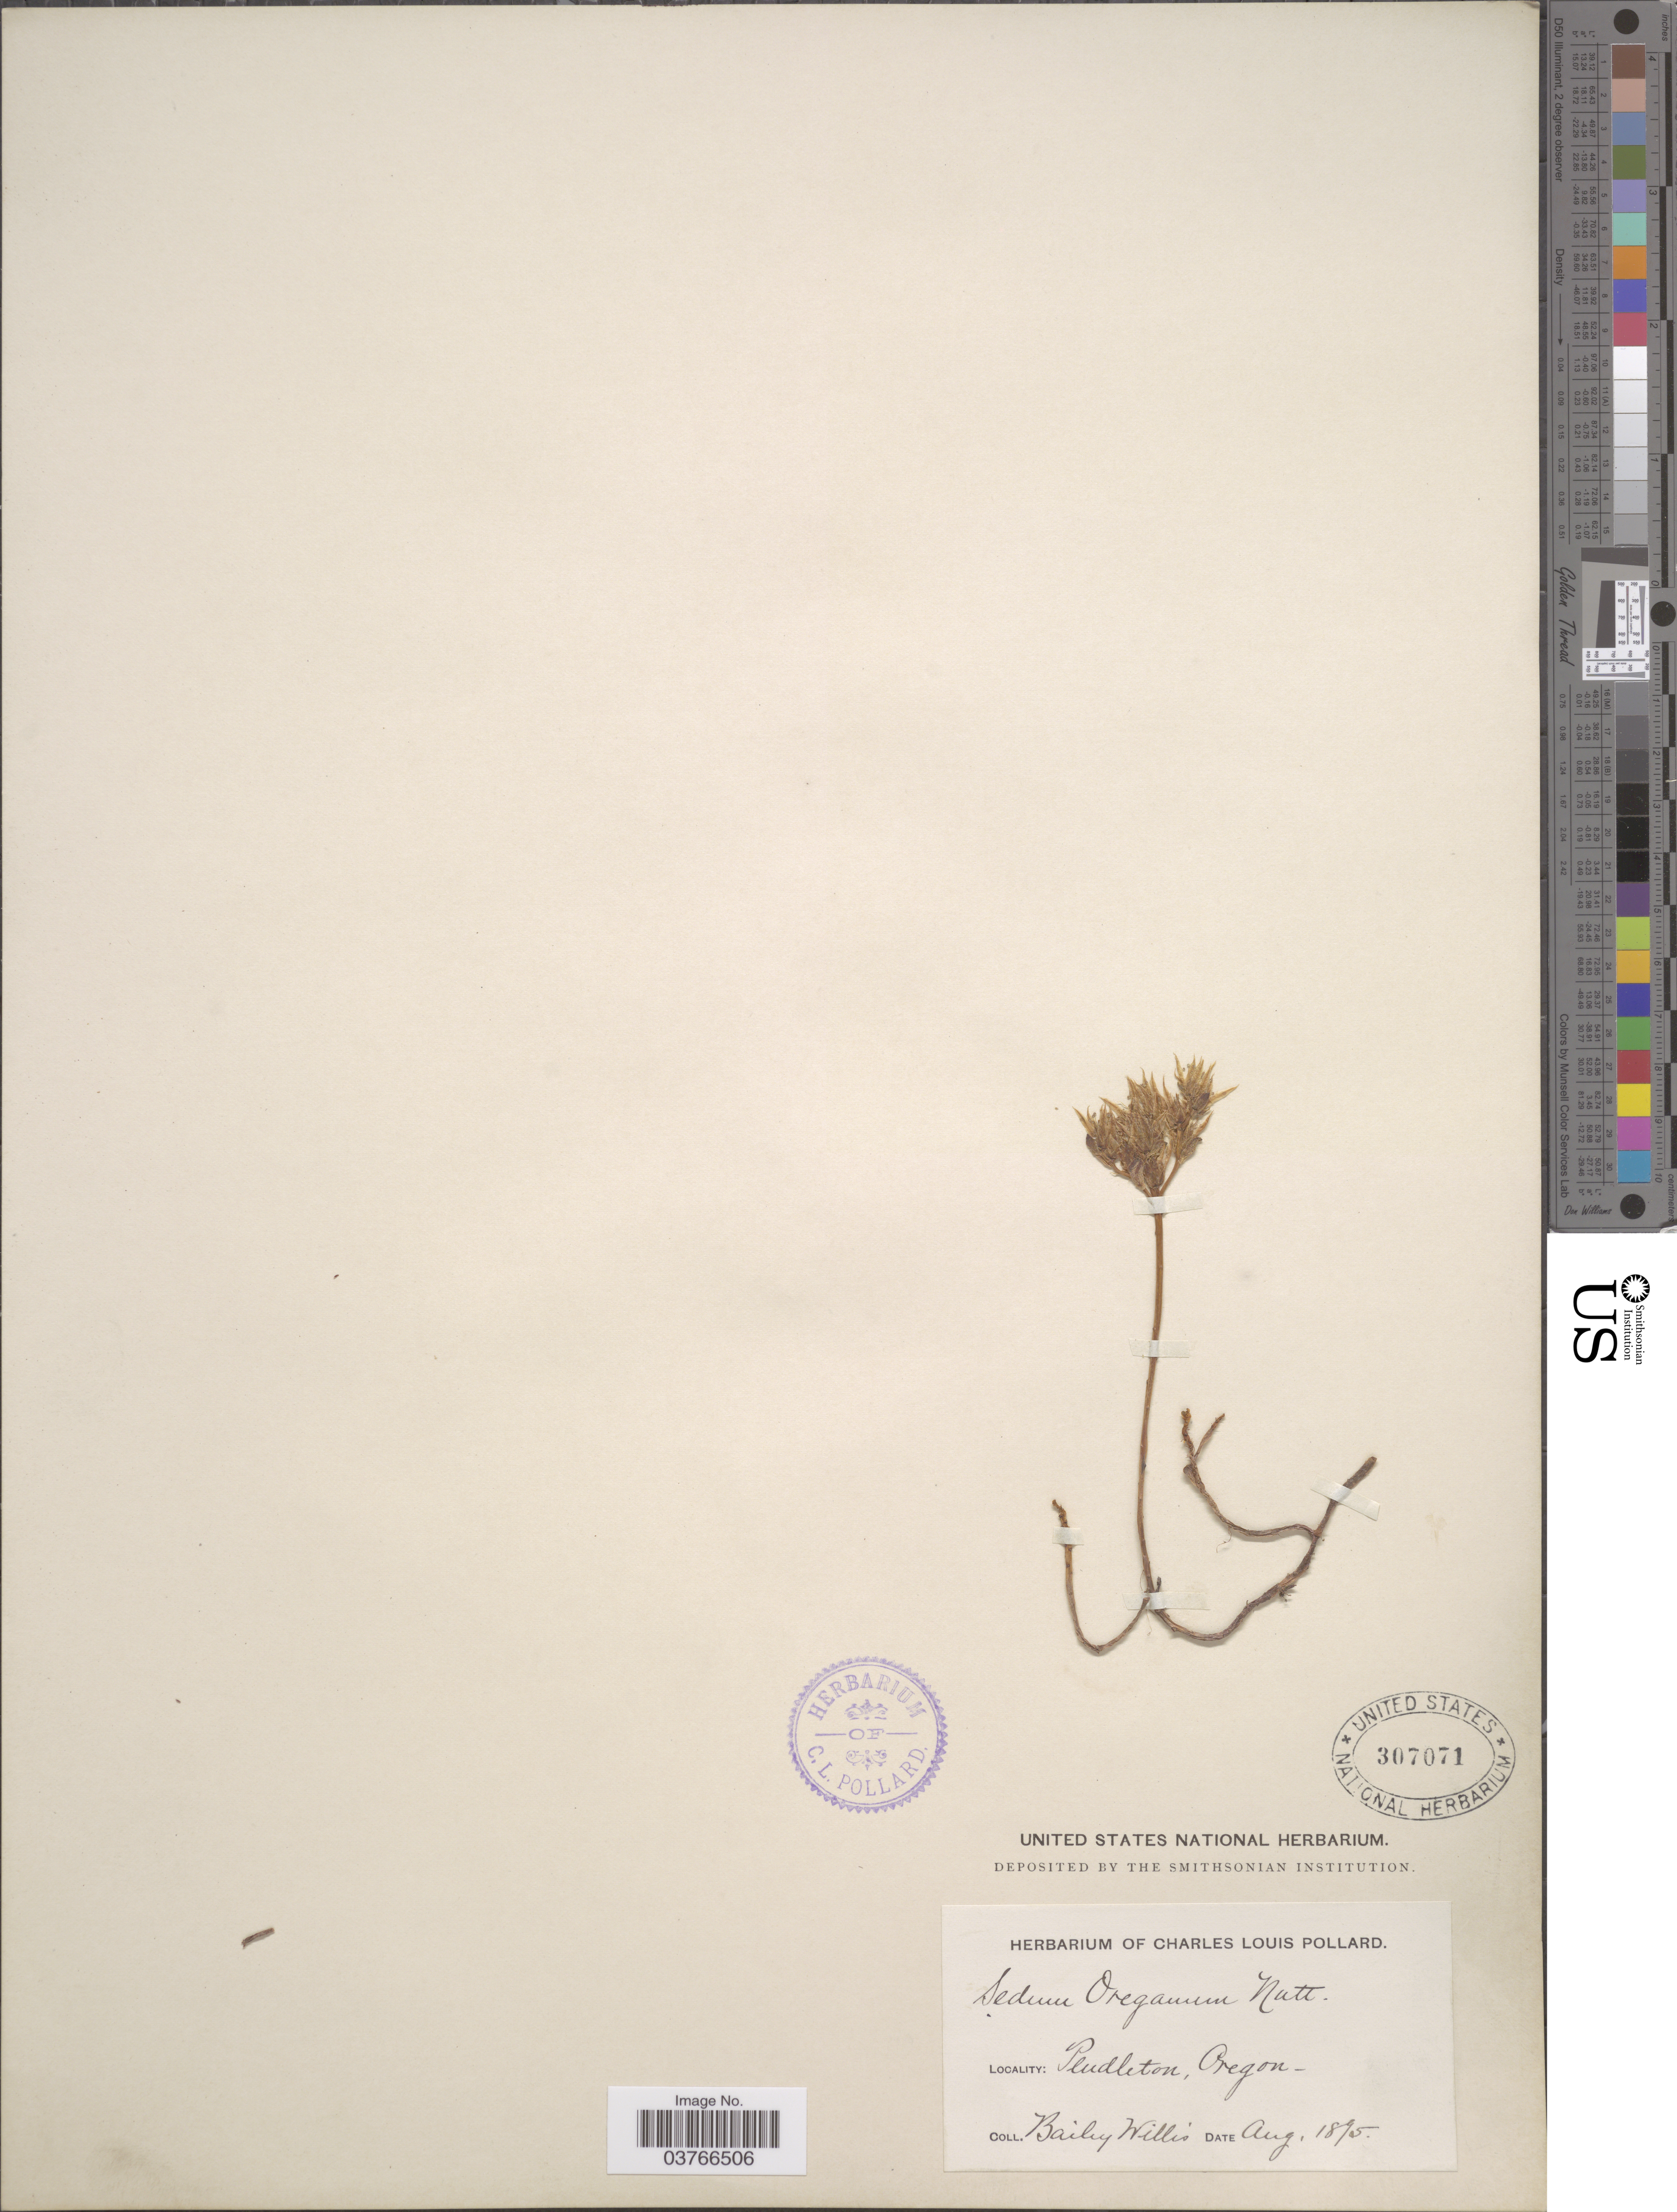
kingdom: Plantae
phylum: Tracheophyta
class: Magnoliopsida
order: Saxifragales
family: Crassulaceae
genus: Sedum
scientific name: Sedum oreganum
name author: Nutt.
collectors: B. Willis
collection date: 1895-08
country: United States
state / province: Oregon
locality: Pendleton.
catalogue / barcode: US 307071